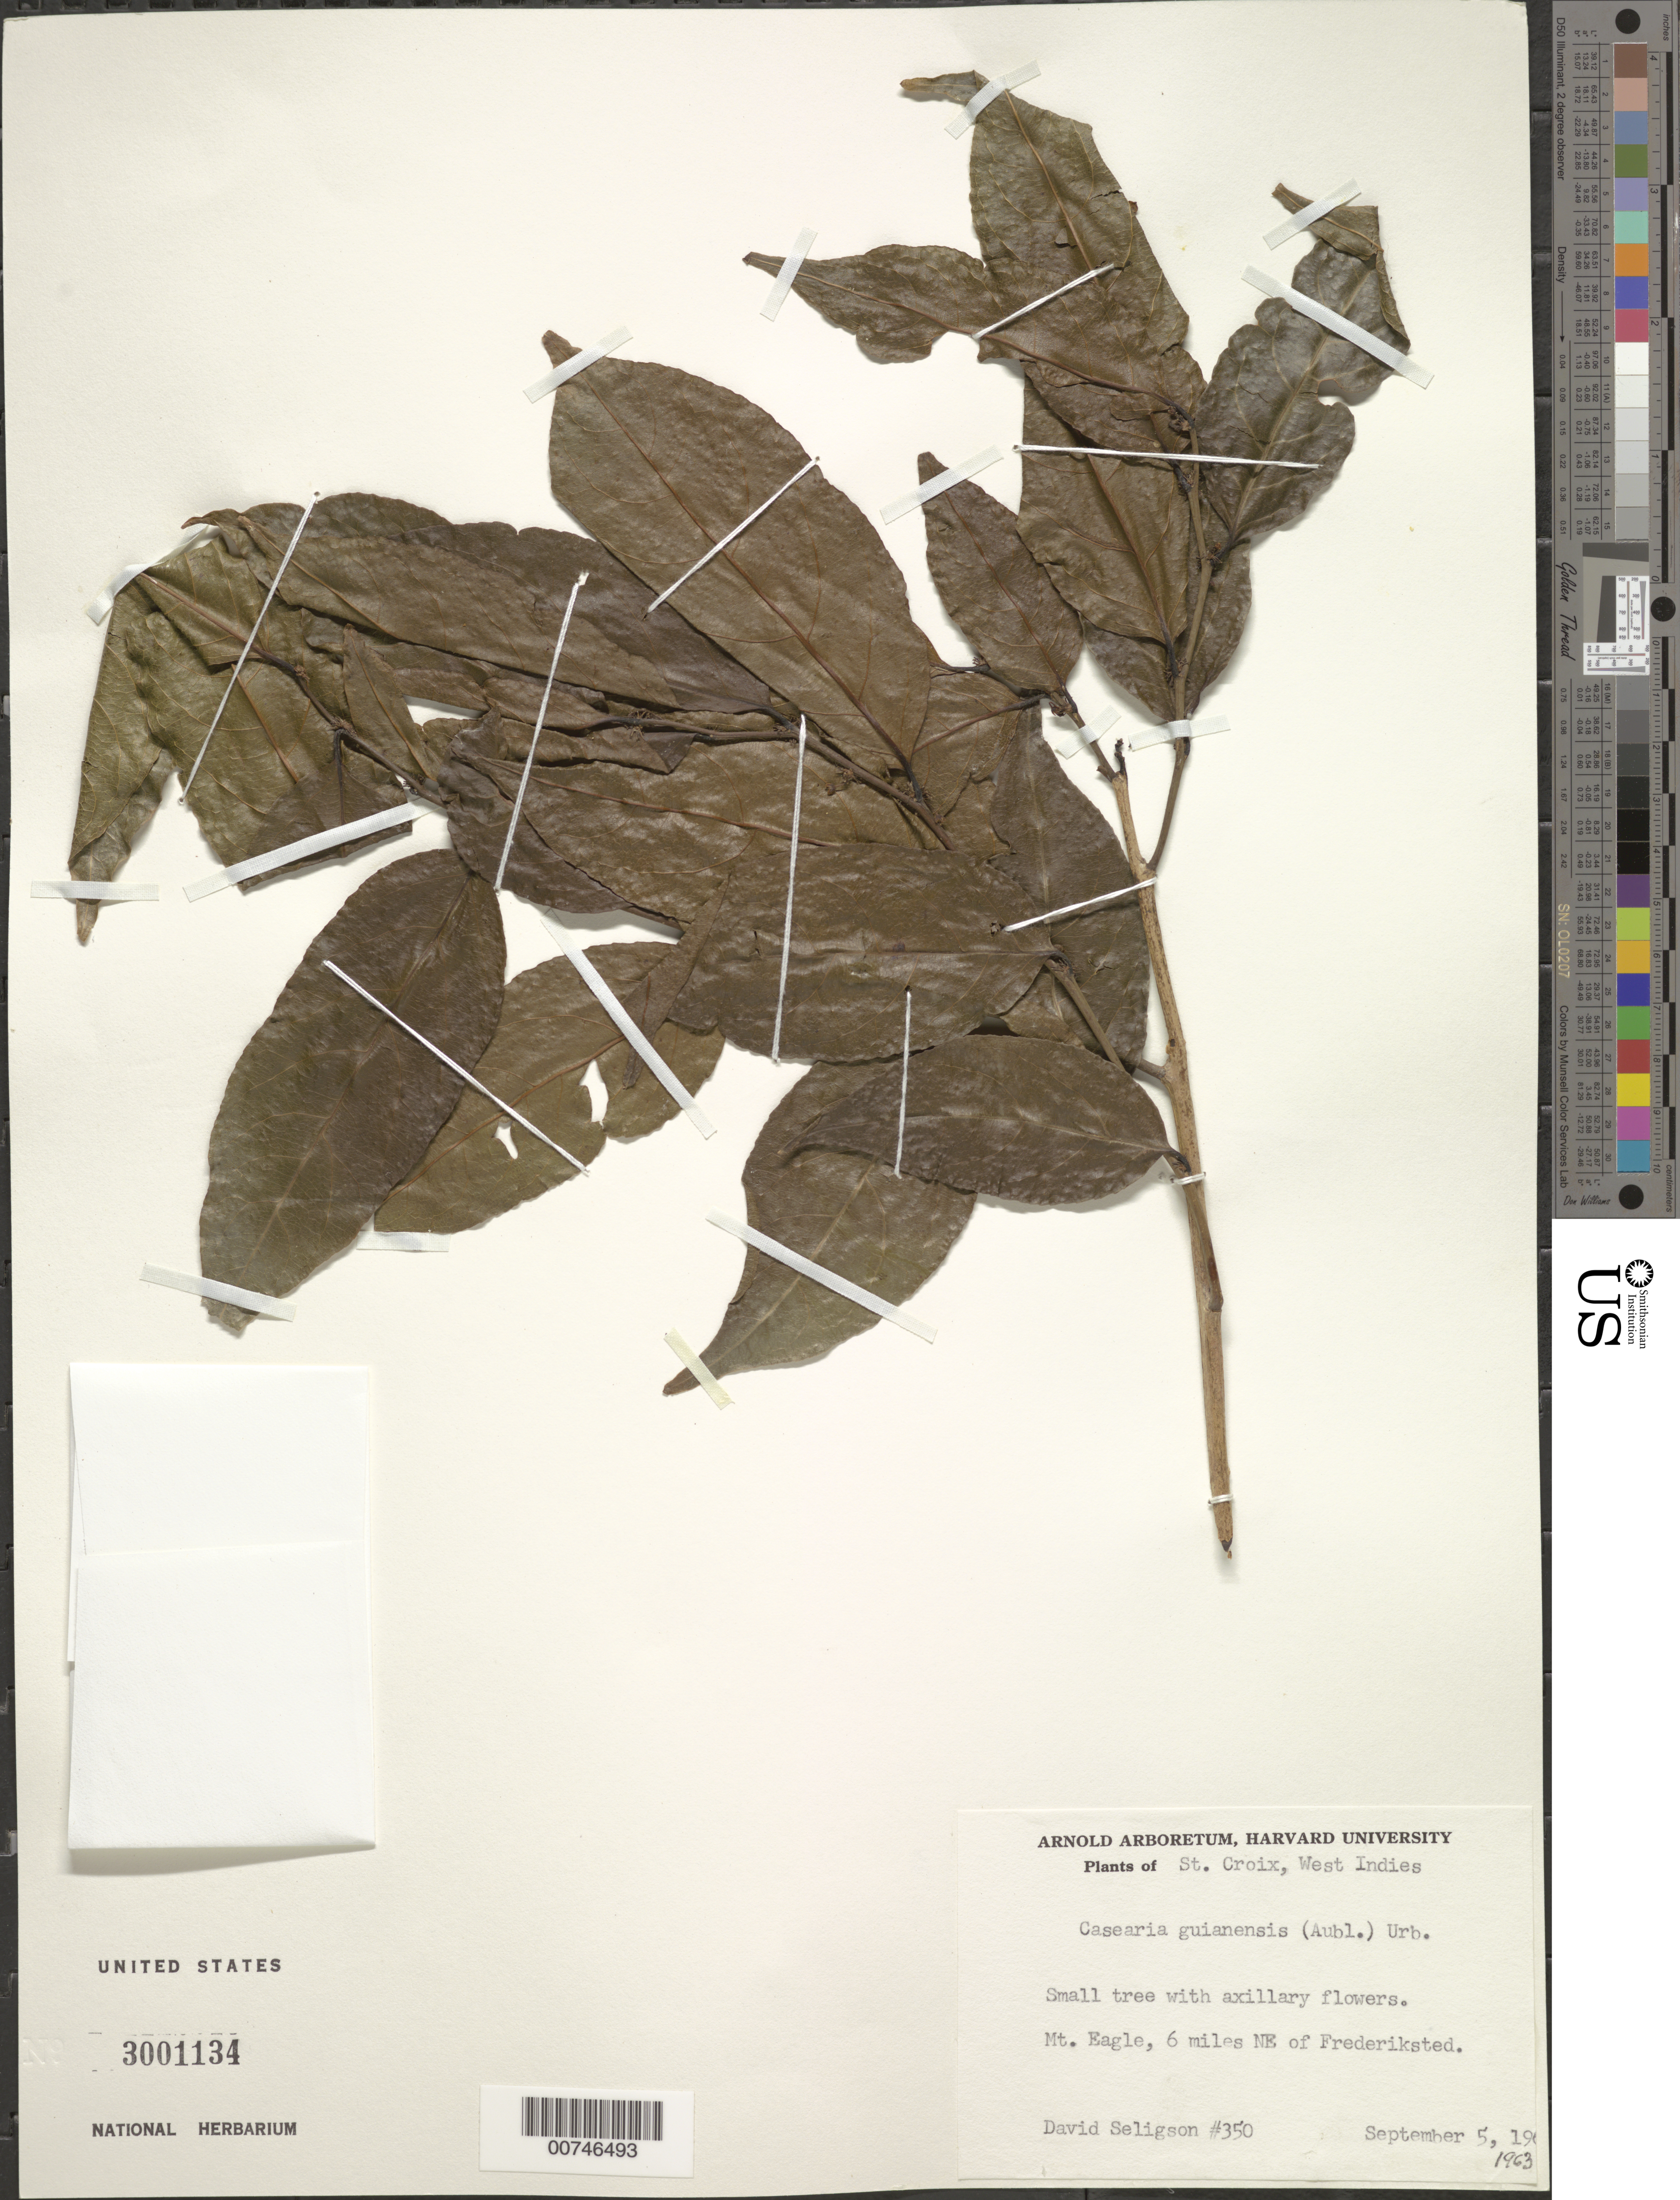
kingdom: Plantae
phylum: Tracheophyta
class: Magnoliopsida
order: Malpighiales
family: Salicaceae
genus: Casearia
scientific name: Casearia guianensis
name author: (Aubl.) Urb.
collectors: D. Seligson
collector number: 350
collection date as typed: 05 Sep 1963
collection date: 1963-09-05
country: U.S. Virgin Islands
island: St. Croix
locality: Mt. Eagle, 6 miles NE of Frederiksted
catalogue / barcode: US 3001134